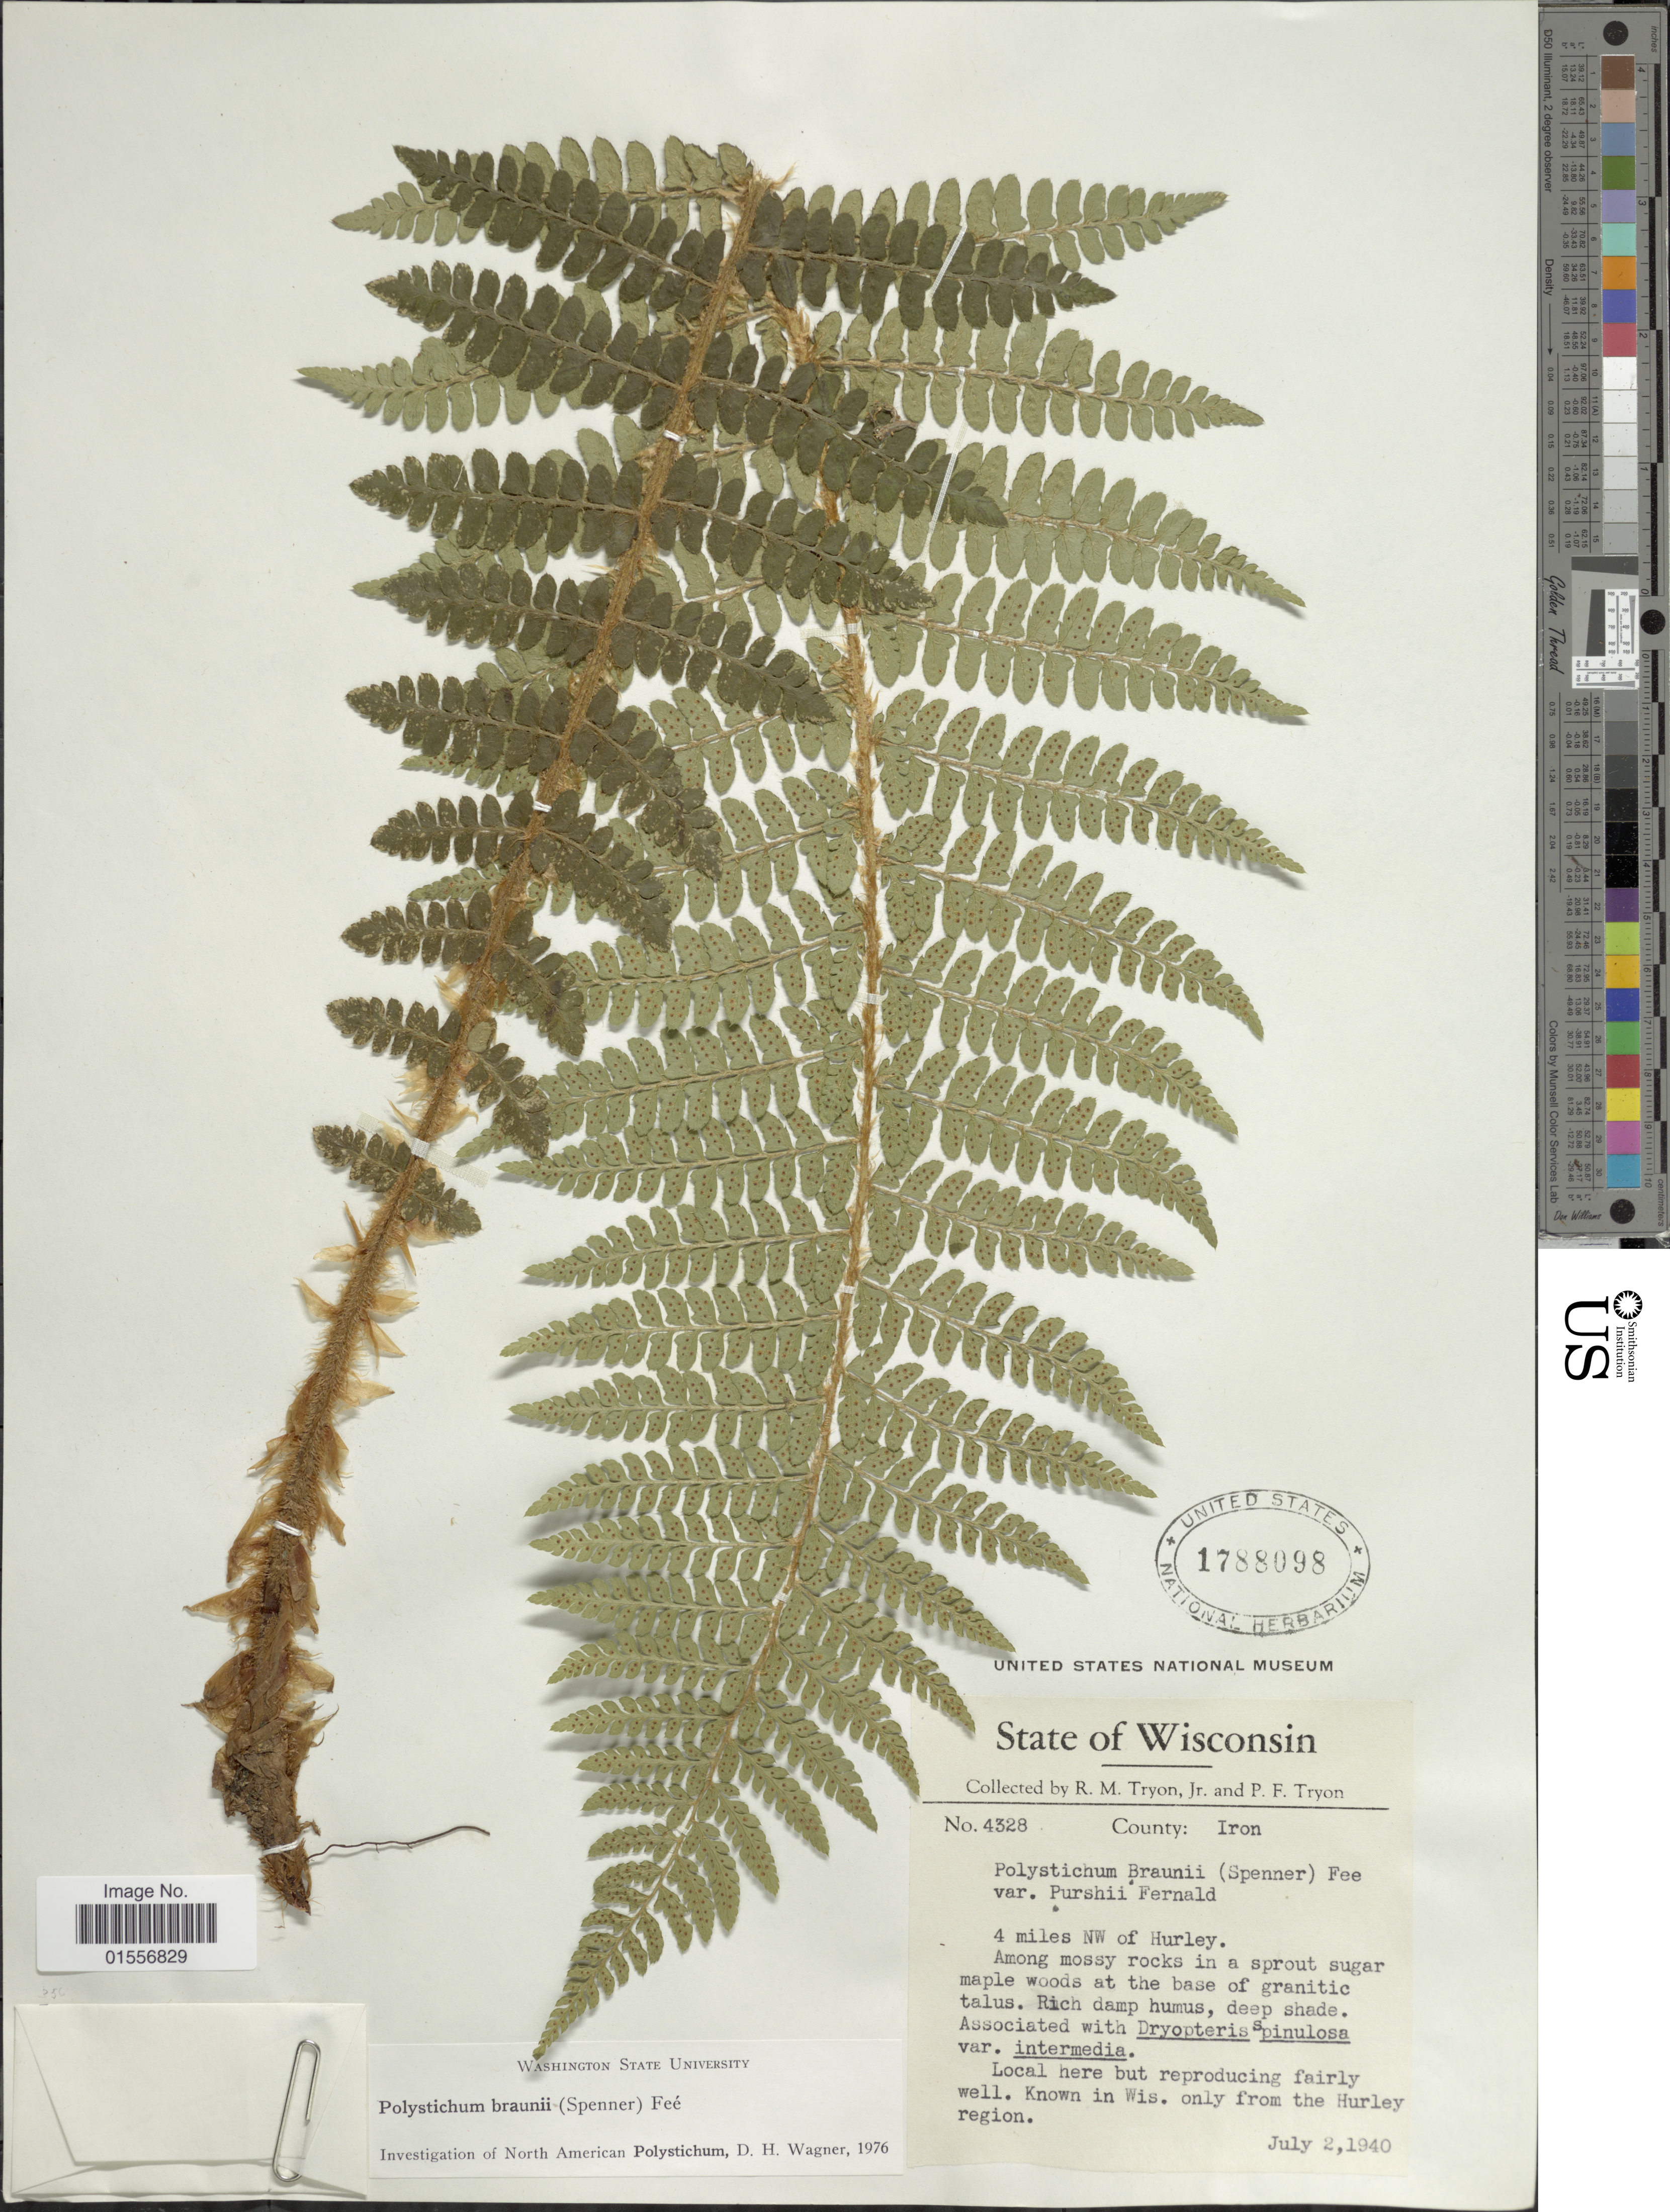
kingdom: Plantae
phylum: Tracheophyta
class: Polypodiopsida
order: Polypodiales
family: Dryopteridaceae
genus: Polystichum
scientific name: Polystichum braunii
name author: (Spenn.) Fée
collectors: R. M. Tryon & P. Tryon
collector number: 4328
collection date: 1940-07-02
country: United States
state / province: Wisconsin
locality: County:iron, 4 mile NW of Hurley, at the base of granitic talus, only from the Hurley region.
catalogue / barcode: US 1788098